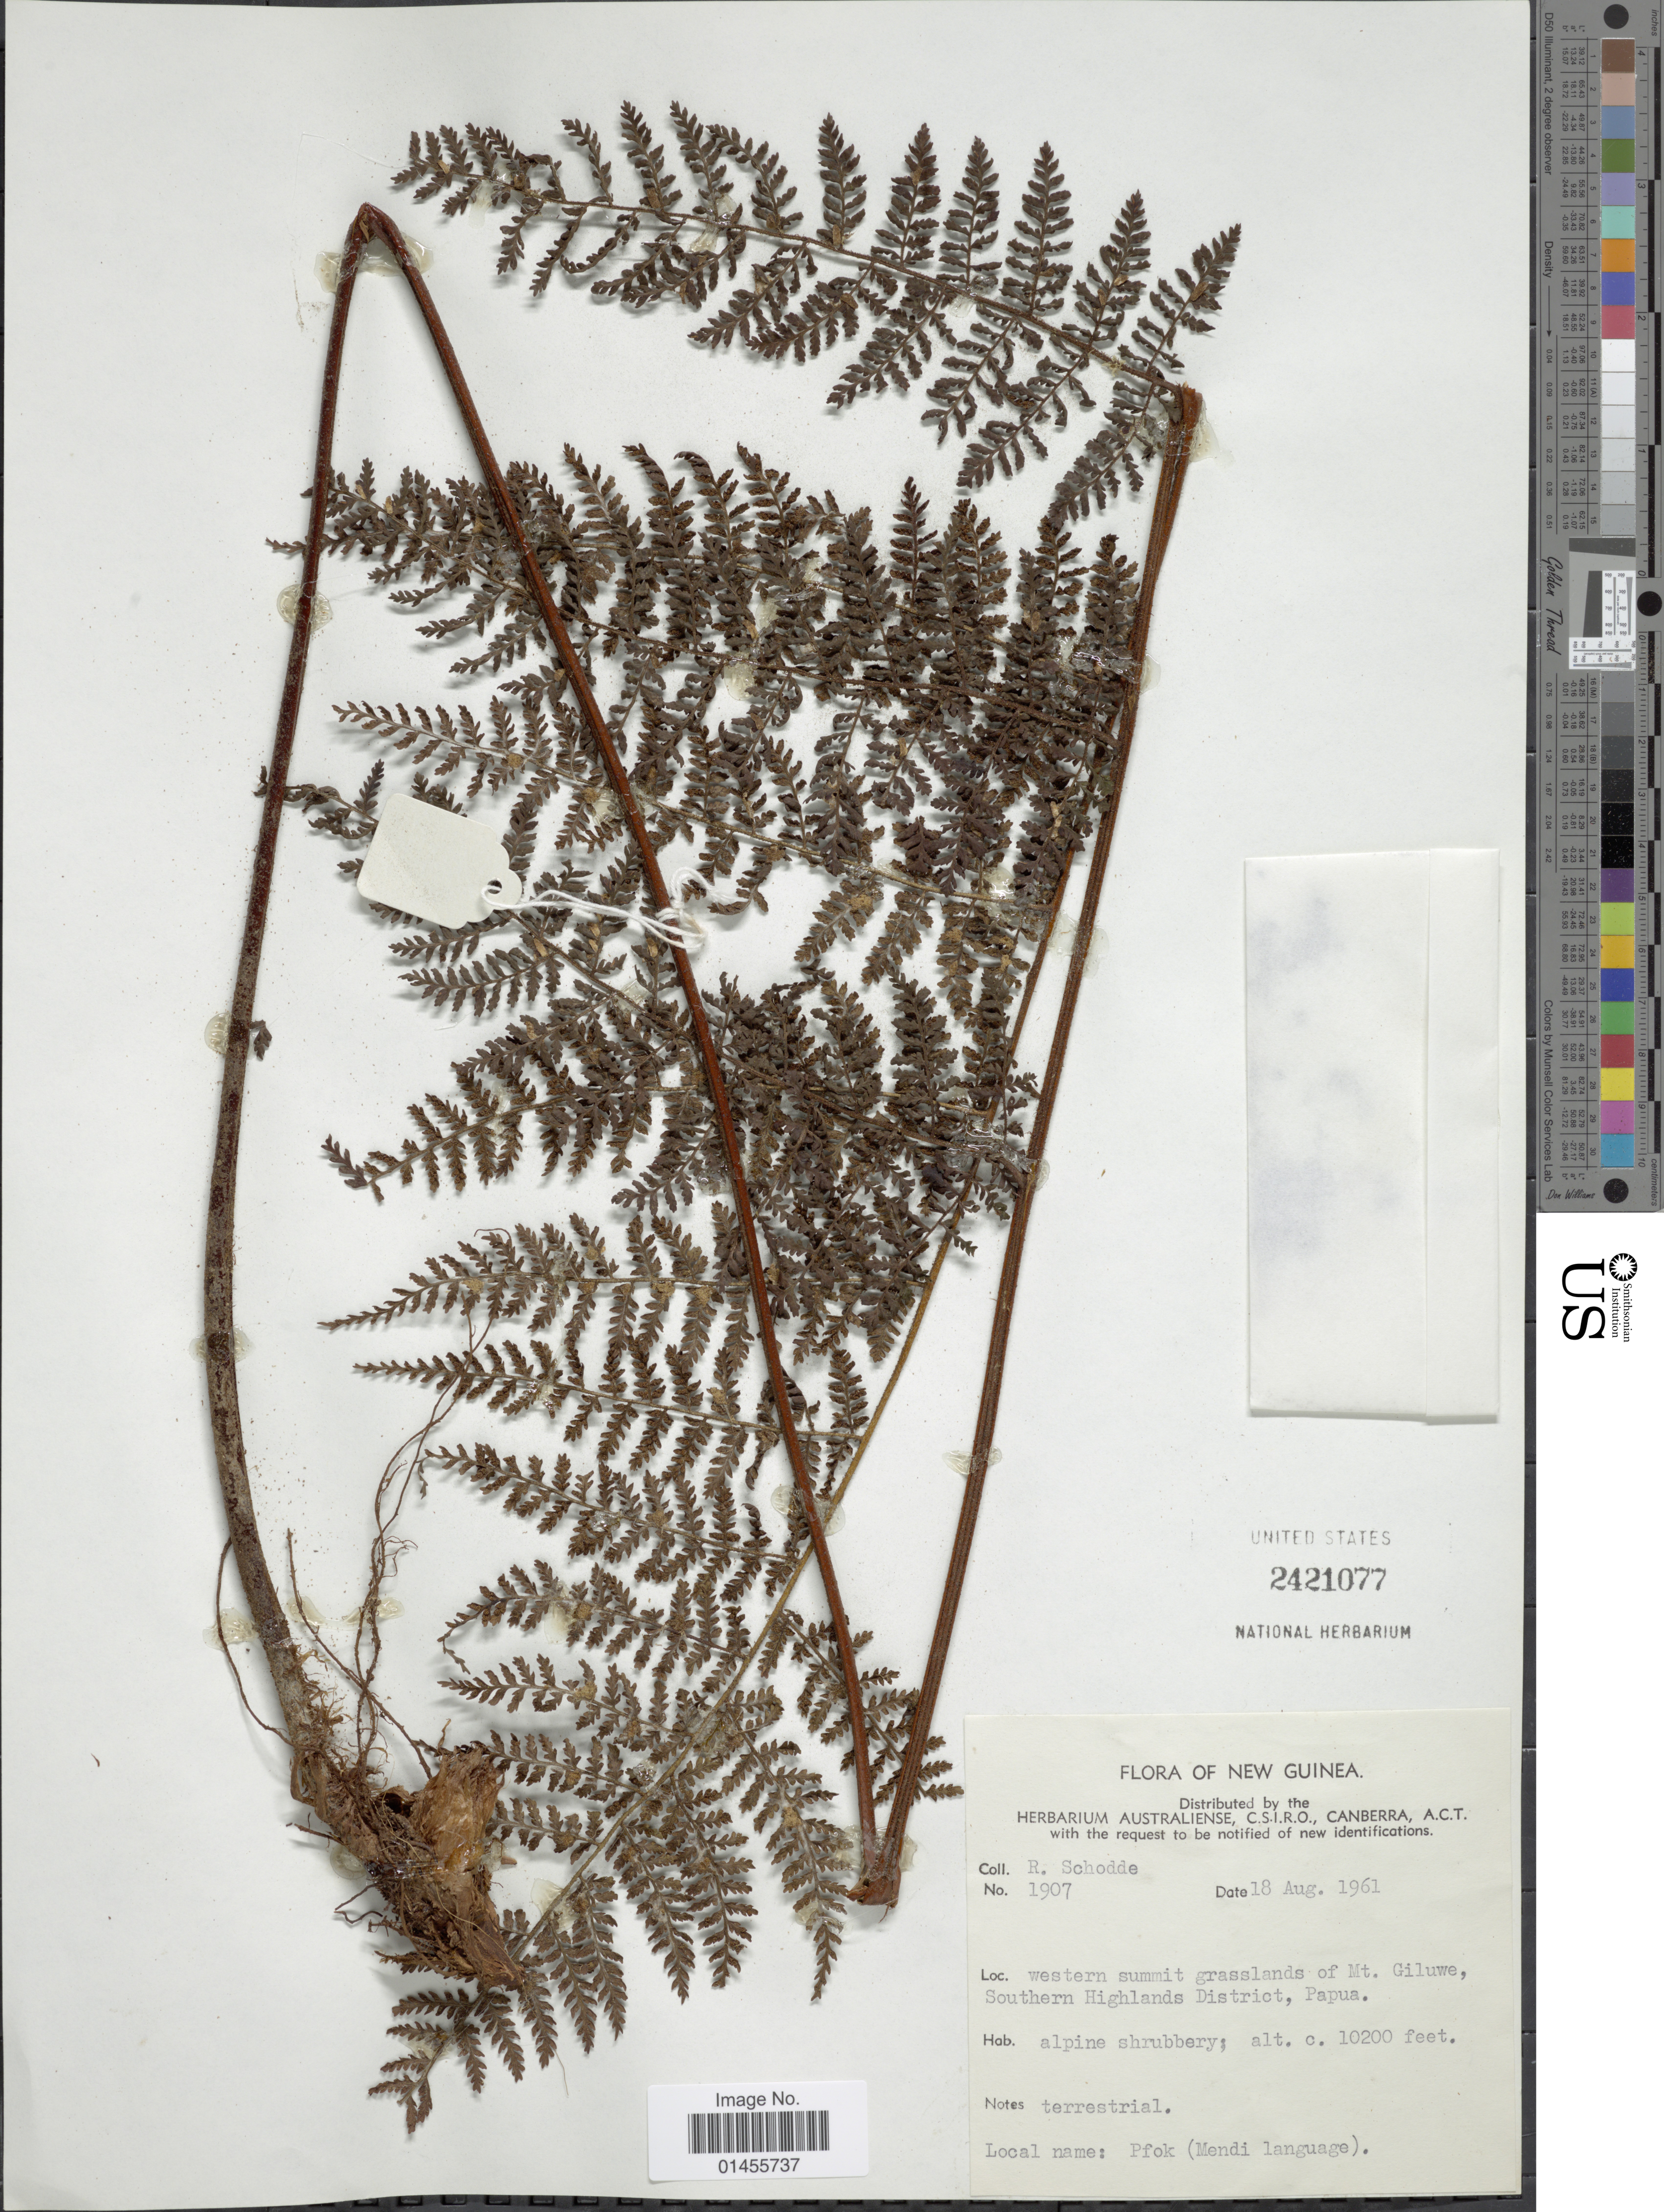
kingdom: Plantae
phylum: Tracheophyta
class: Polypodiopsida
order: Cyatheales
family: Cyatheaceae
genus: Alsophila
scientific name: Alsophila sp.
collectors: R. Schodde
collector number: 1907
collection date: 1961-08-18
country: Papua New Guinea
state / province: Southern Highlands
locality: New Guinea. western summit grassland of Mt. Giluwe, Southern Highlands District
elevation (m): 3109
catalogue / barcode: US 2421077